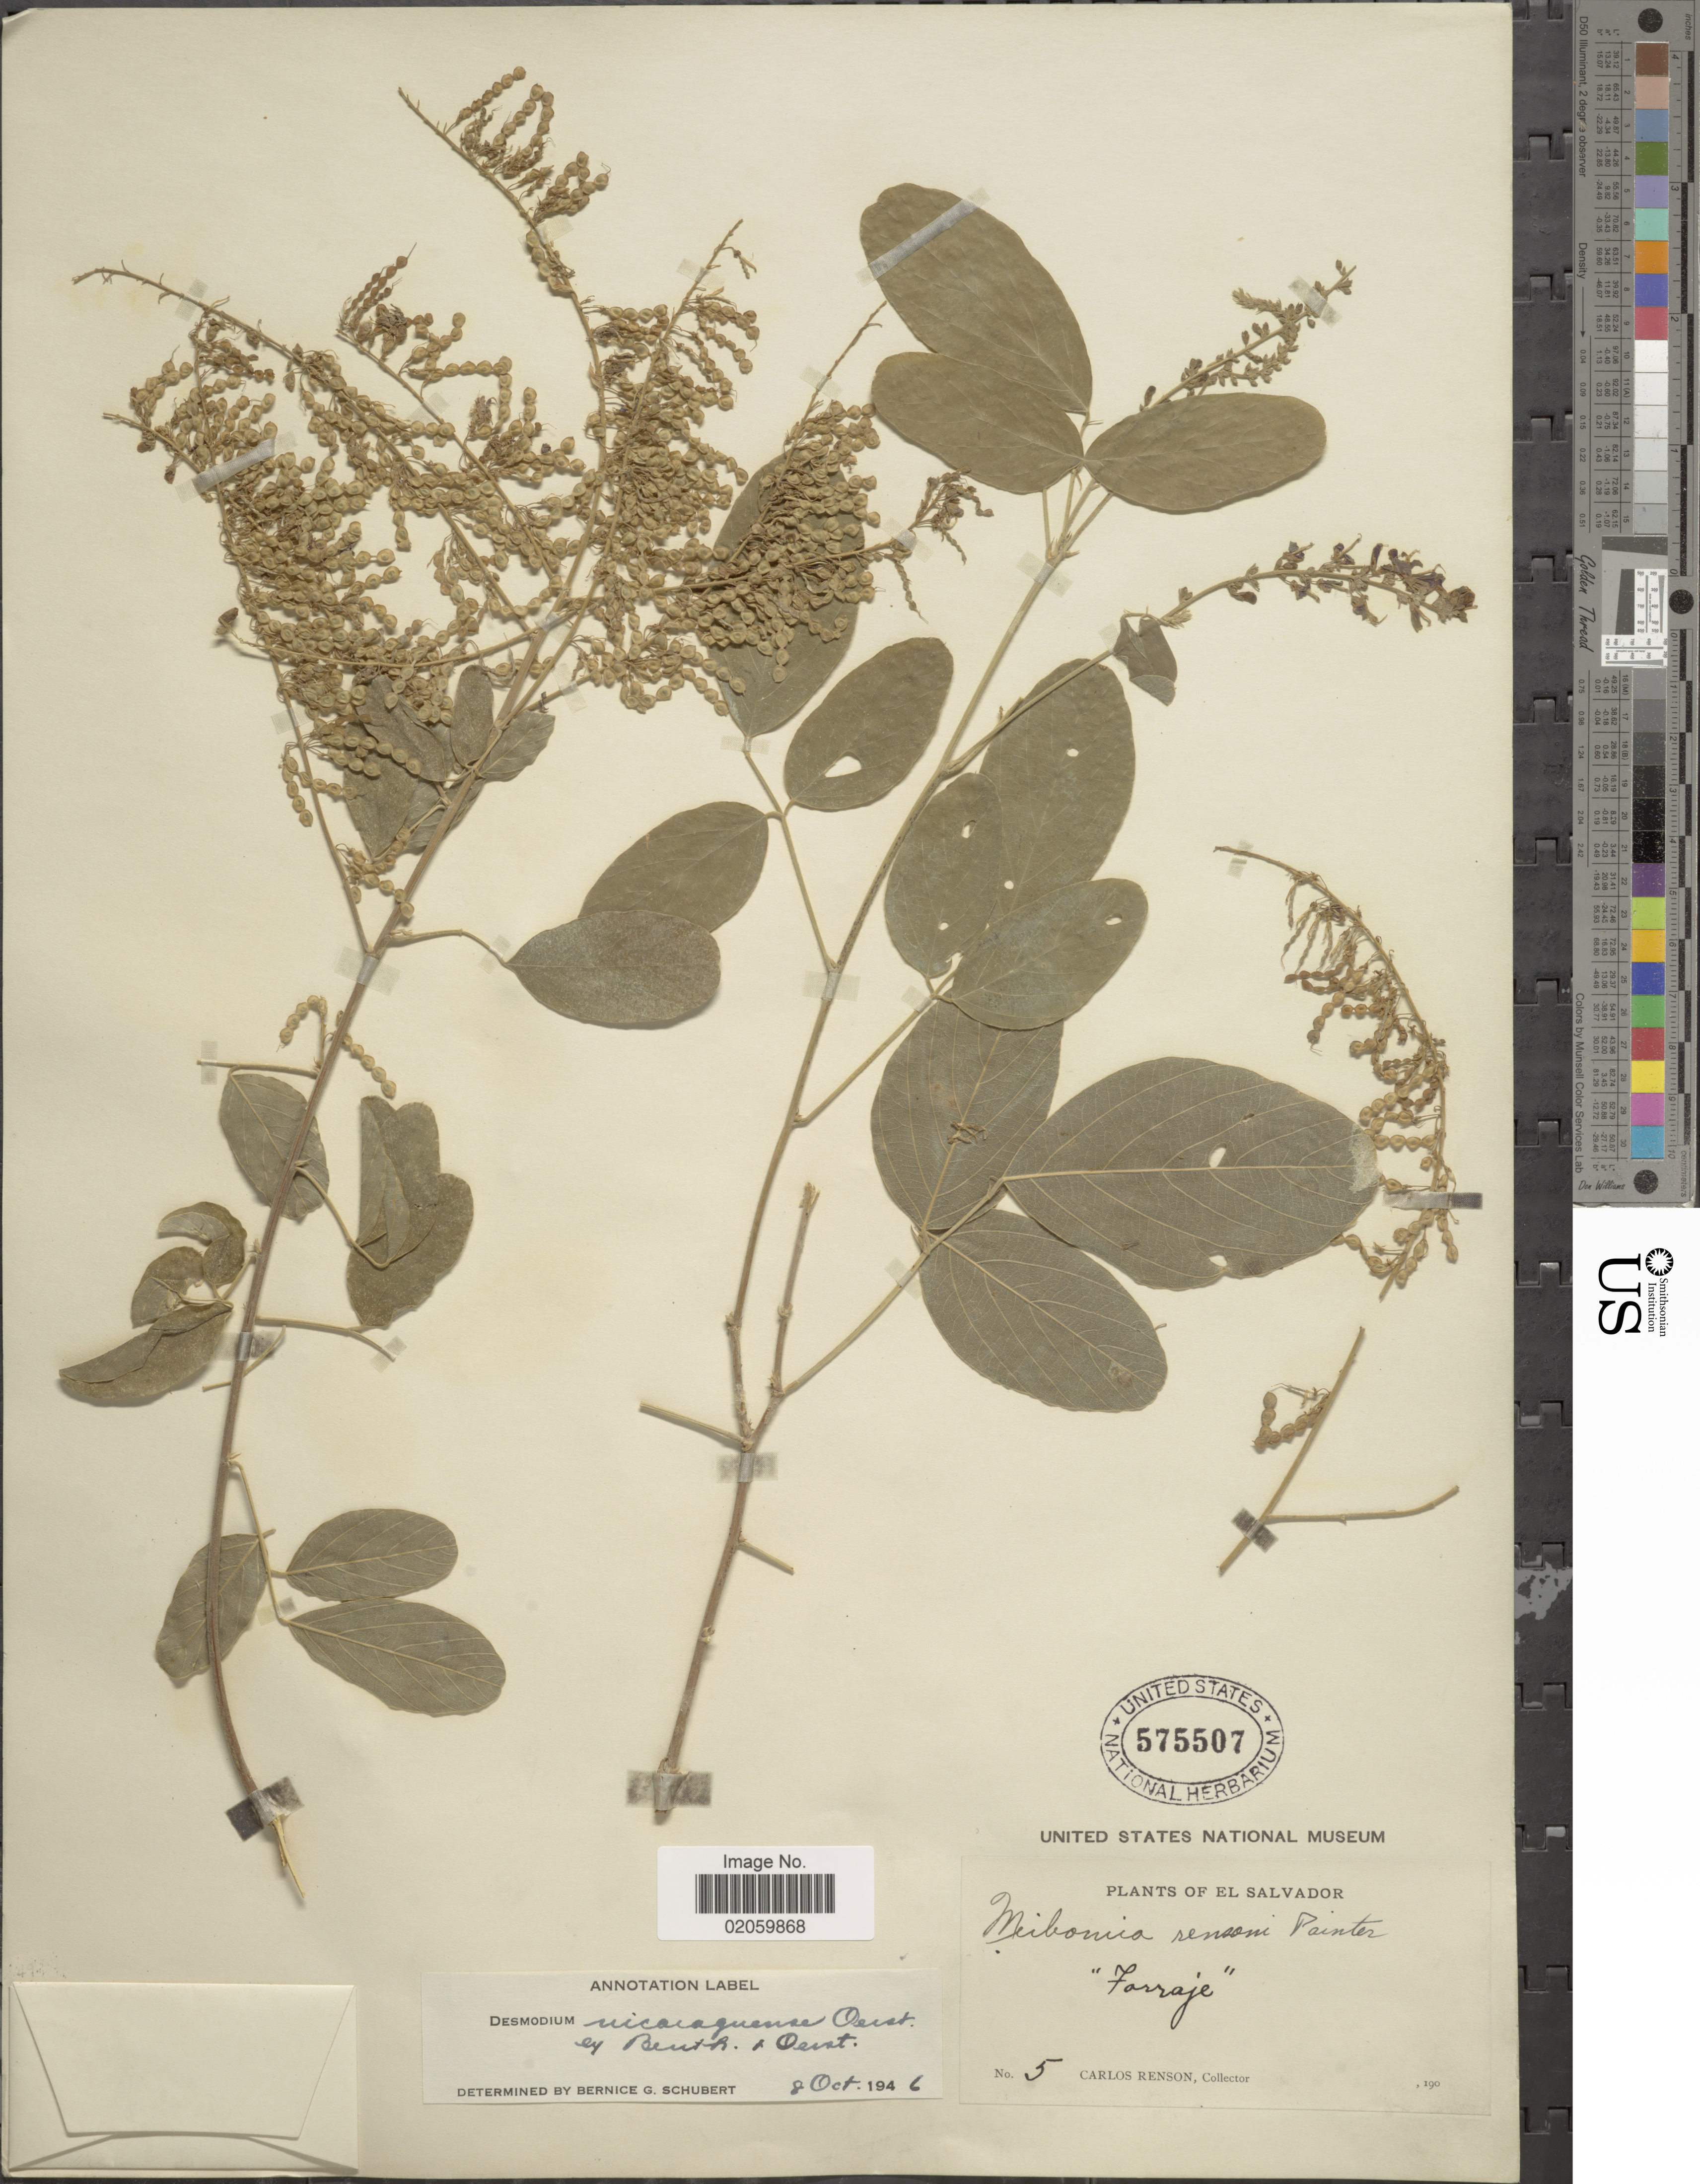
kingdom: Plantae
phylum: Tracheophyta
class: Magnoliopsida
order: Fabales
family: Fabaceae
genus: Desmodium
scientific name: Desmodium nicaraguense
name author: Oerst.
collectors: C. Renson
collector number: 5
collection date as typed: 190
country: El Salvador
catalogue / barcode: US 575507